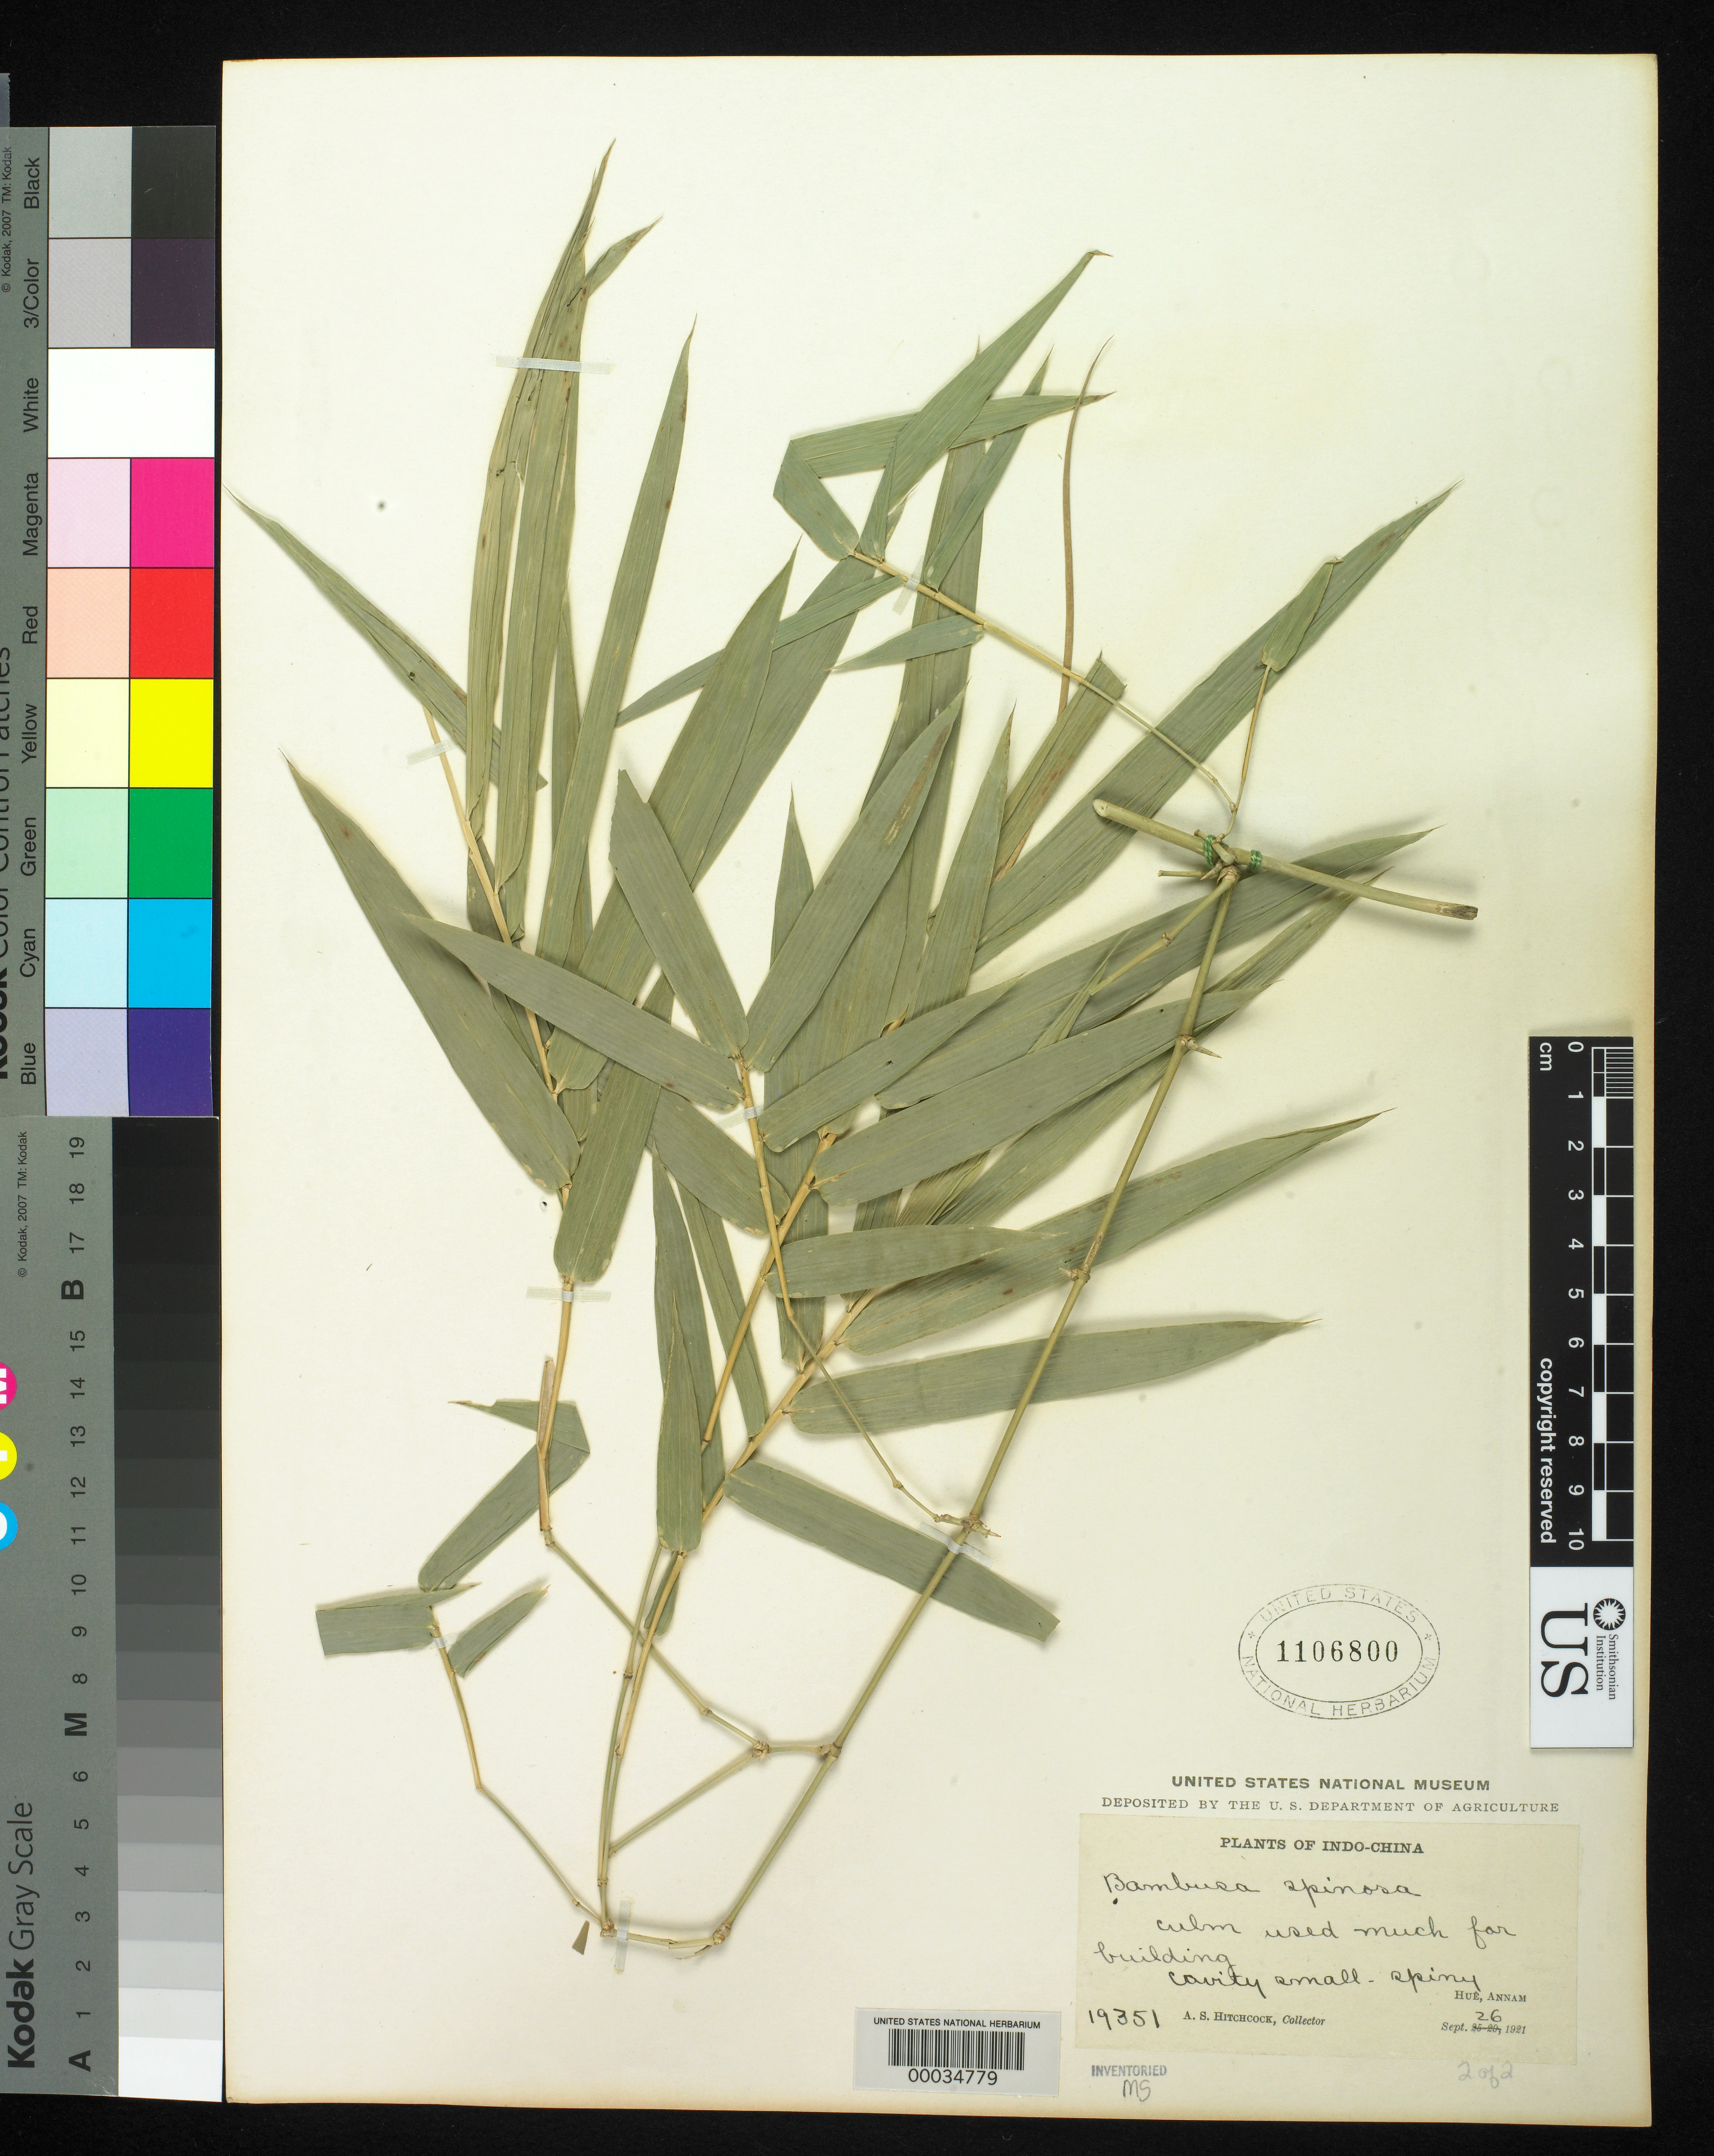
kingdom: Plantae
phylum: Tracheophyta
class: Liliopsida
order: Poales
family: Poaceae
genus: Bambusa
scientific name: Bambusa spinosa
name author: Roxb.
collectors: A. S. Hitchcock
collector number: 19351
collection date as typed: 26 Sep 1921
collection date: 1921-09-26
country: Vietnam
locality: Hue, annam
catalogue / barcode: US 1106800